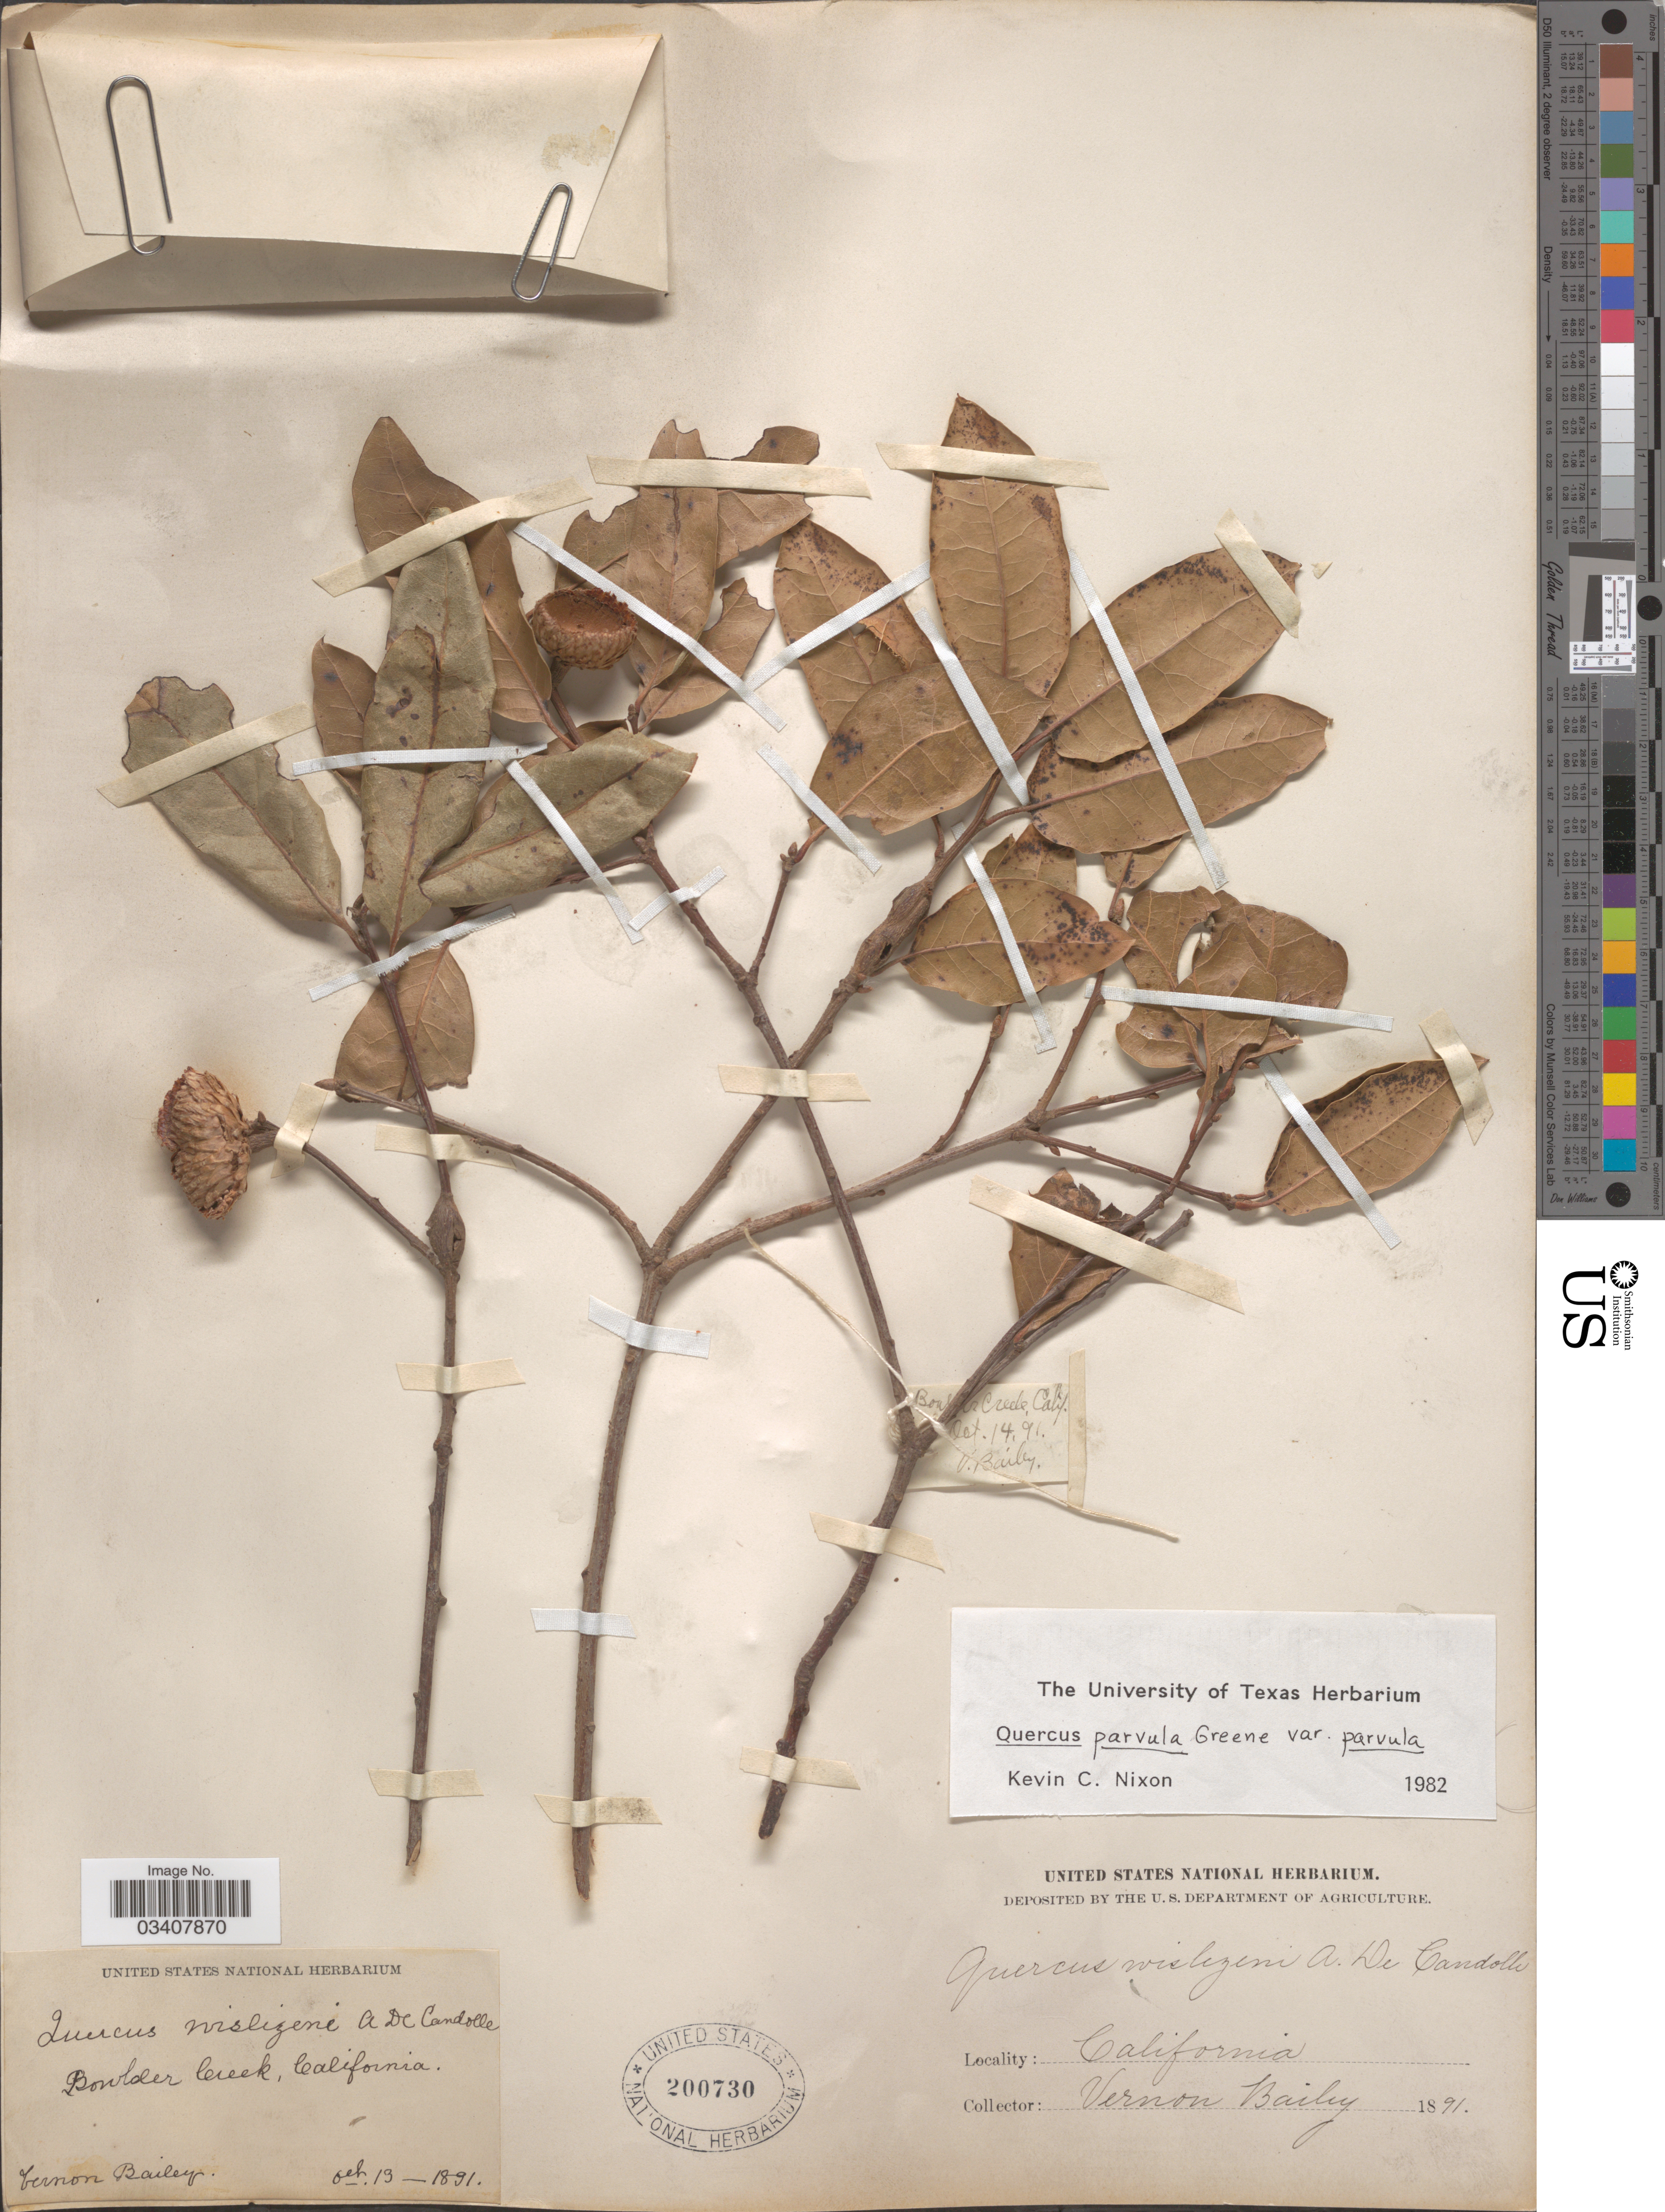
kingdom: Plantae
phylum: Tracheophyta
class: Magnoliopsida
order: Fagales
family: Fagaceae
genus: Quercus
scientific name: Quercus parvula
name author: Greene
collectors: V. O. Bailey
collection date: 1891-10-13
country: United States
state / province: California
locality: Bowlder Creek.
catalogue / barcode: US 200730